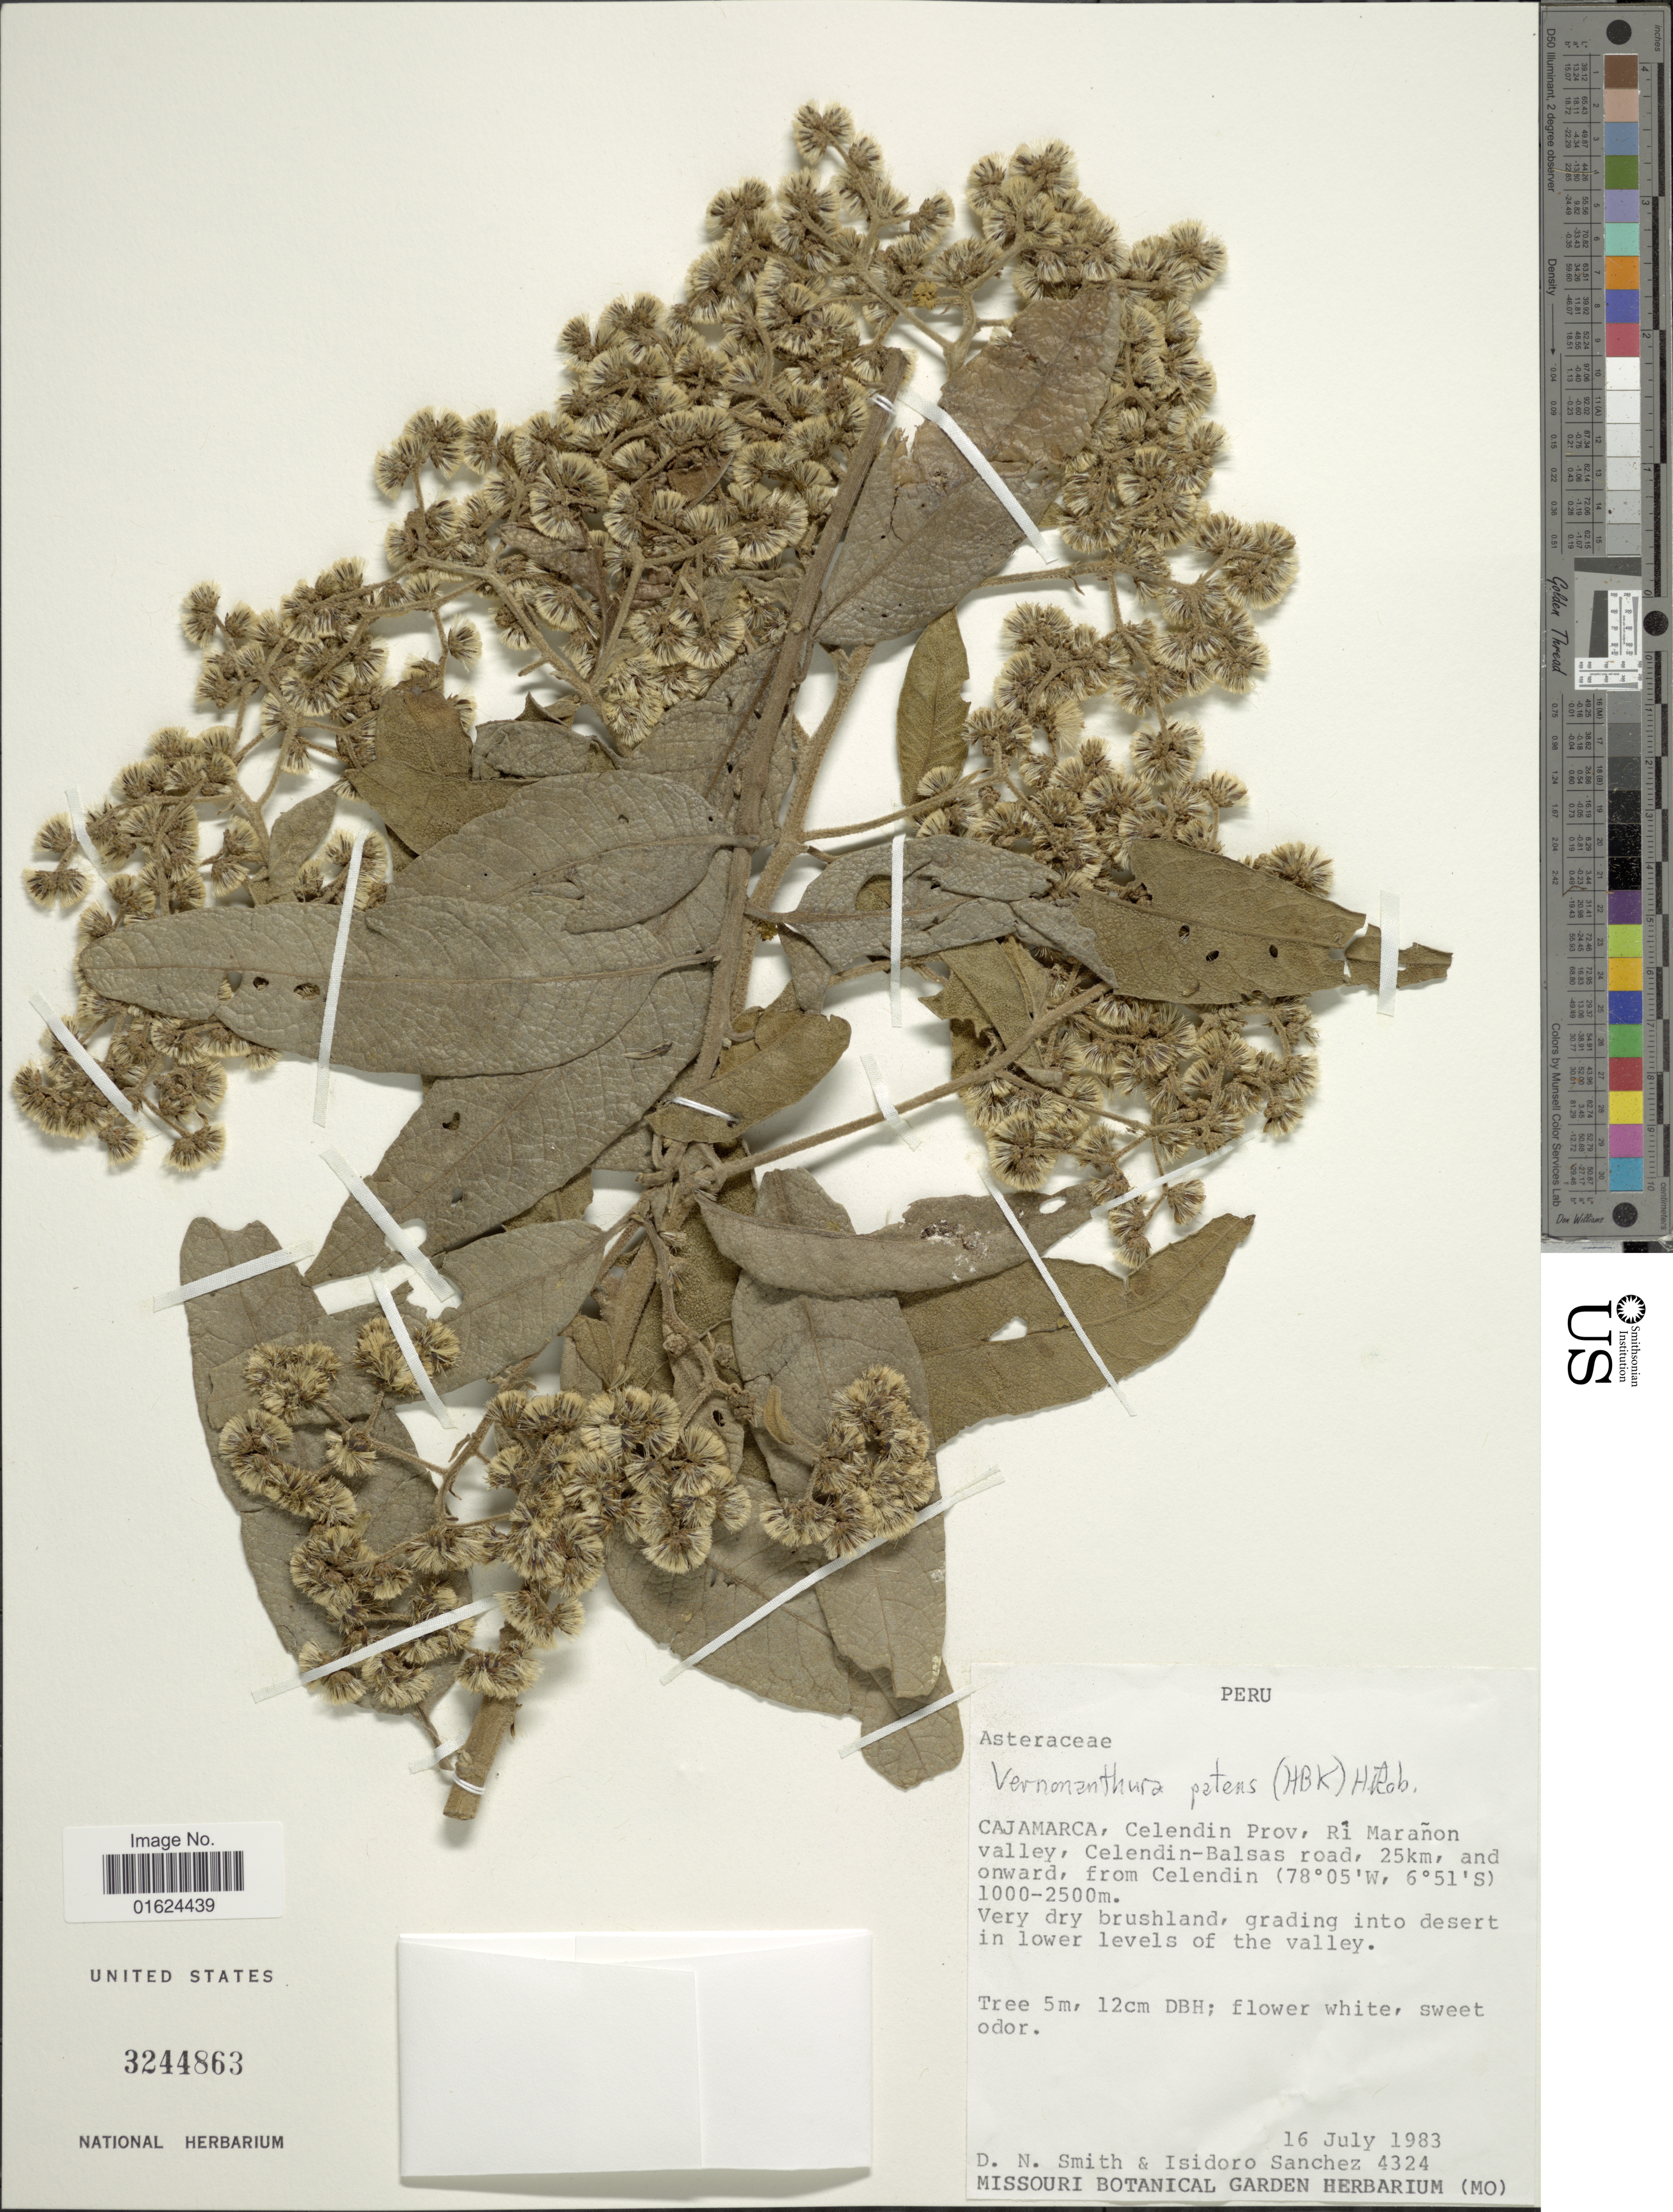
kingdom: Plantae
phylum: Tracheophyta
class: Magnoliopsida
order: Asterales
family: Asteraceae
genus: Vernonanthura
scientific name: Vernonanthura patens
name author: (Kunth) H. Rob.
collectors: D. Smith & I. Sanchez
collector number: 4324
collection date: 1983-07-16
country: Peru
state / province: Cajamarca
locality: Celendin Prov, Ri Marañon valley, Celendin-Balsas road, 25 km, and onward, from Celendin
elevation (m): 1000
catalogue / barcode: US 3244863